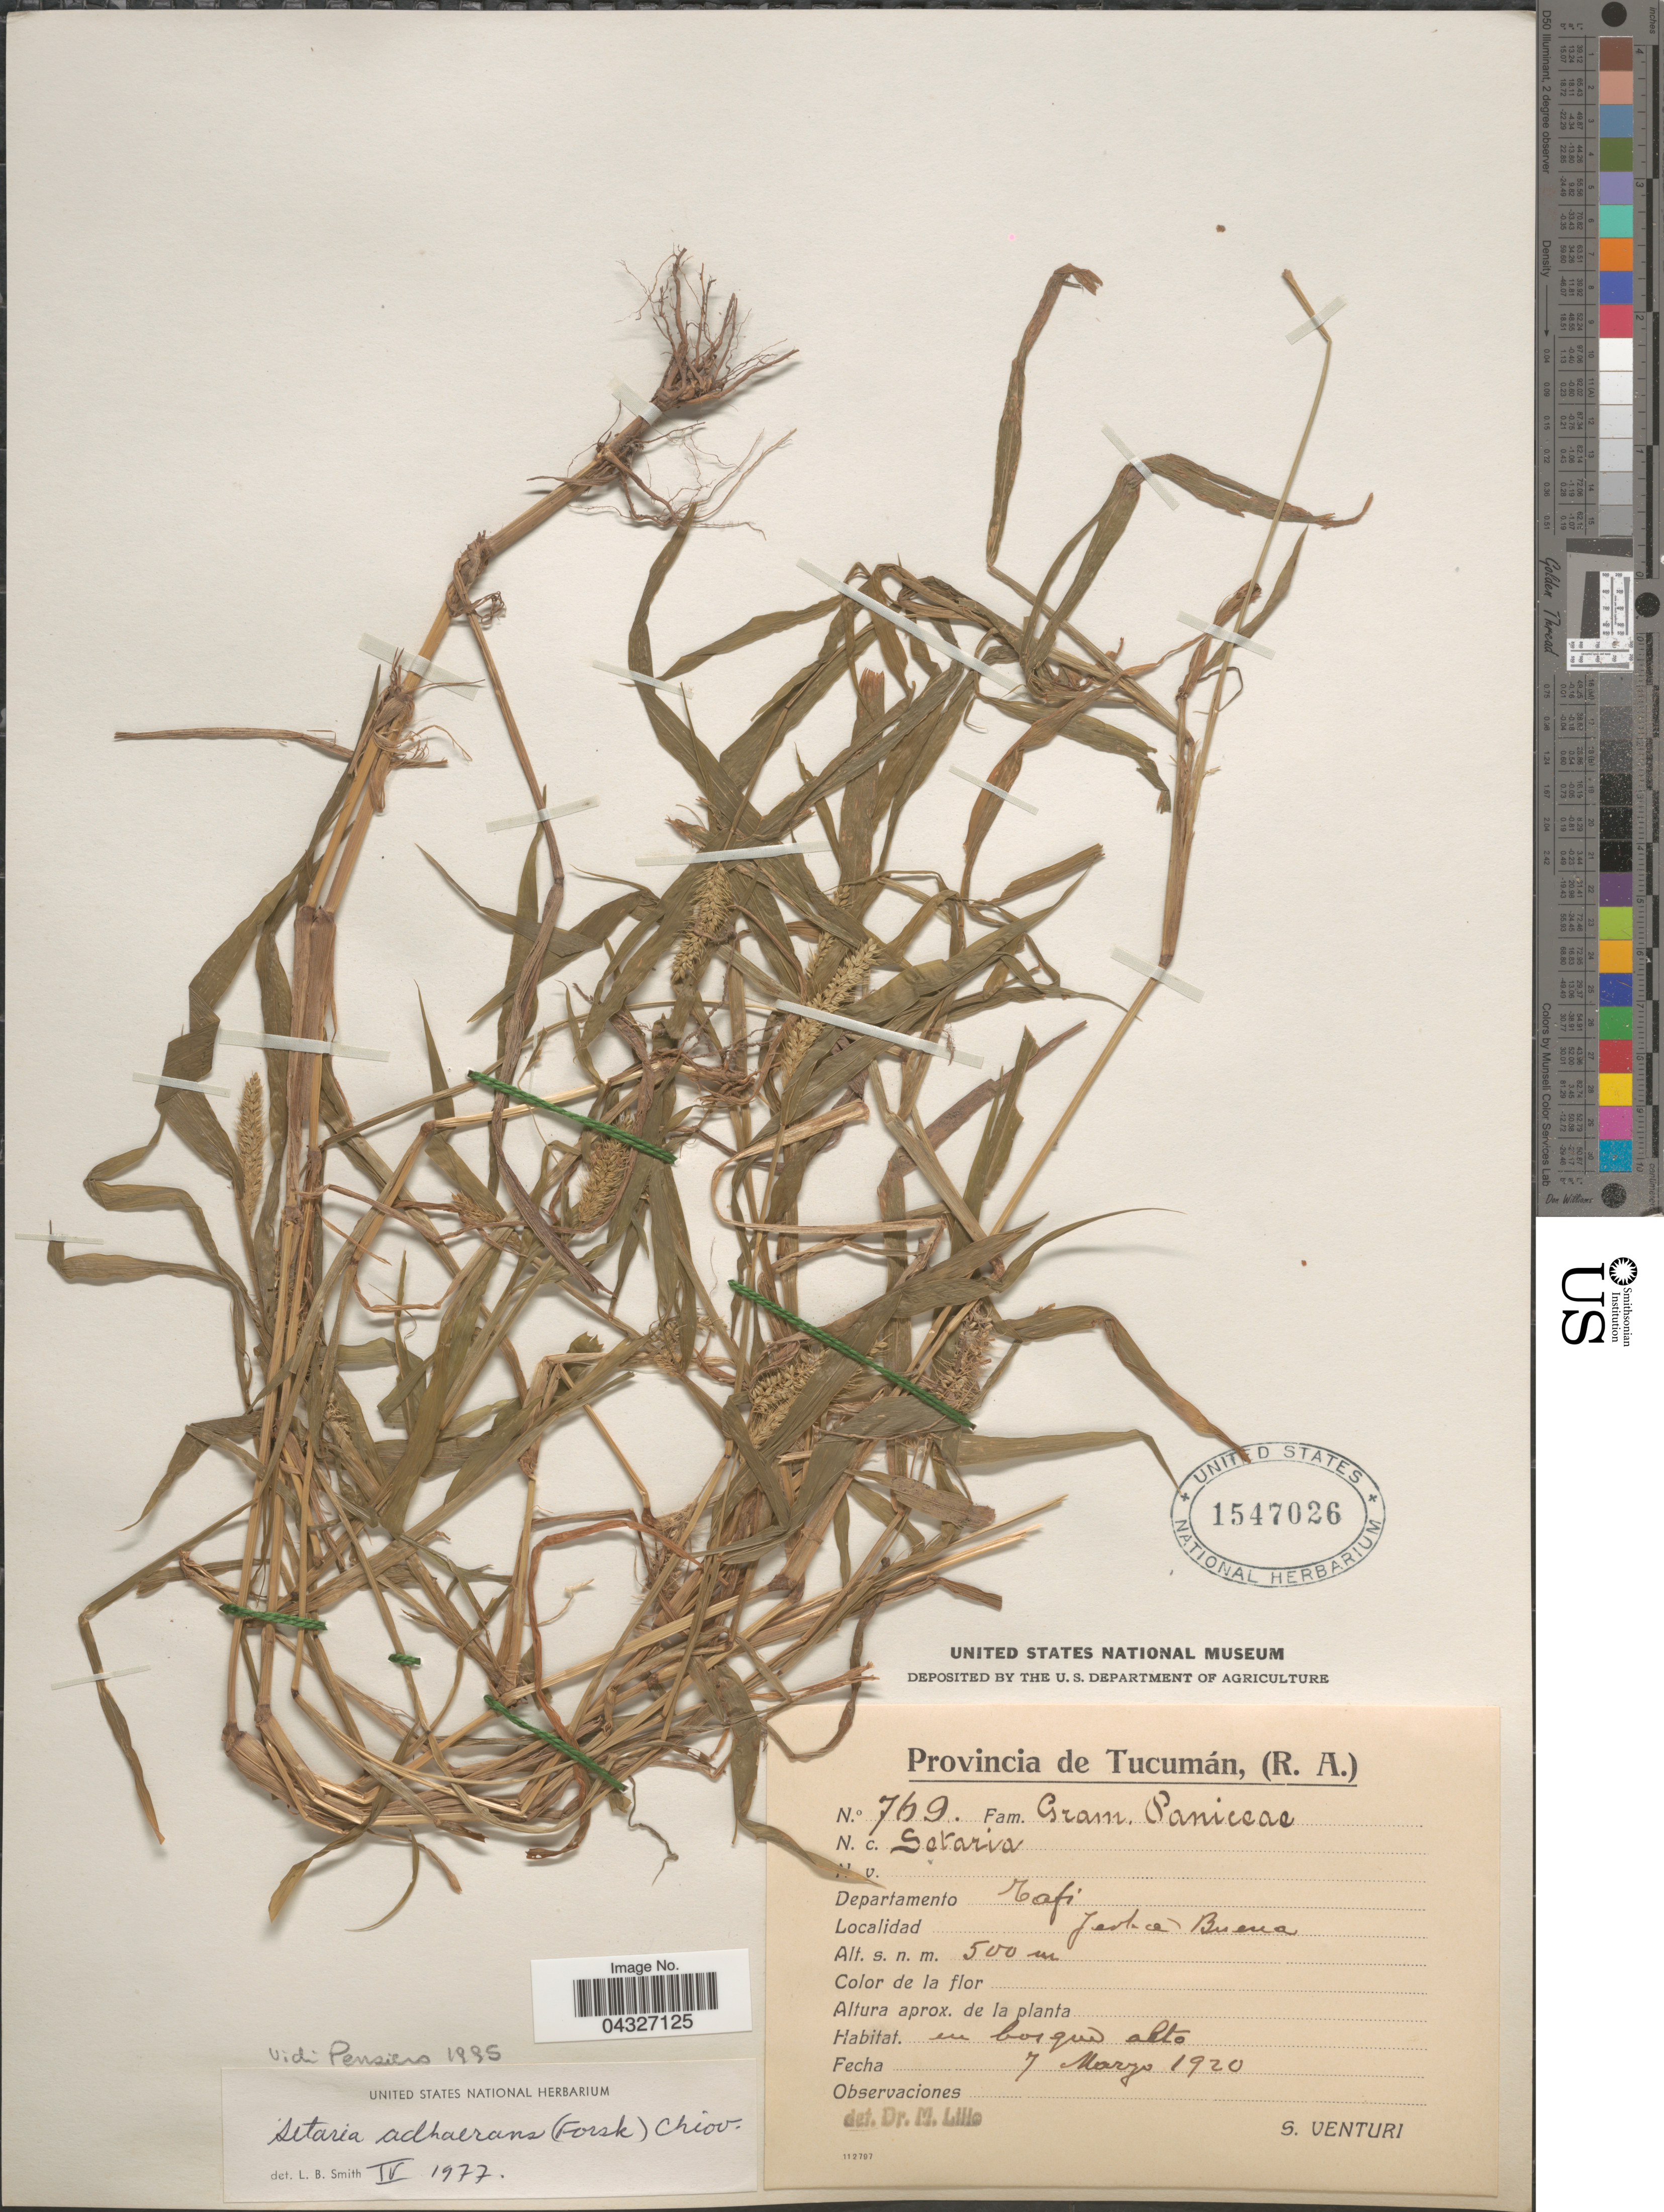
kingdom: Plantae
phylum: Tracheophyta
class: Liliopsida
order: Poales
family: Poaceae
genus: Setaria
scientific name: Setaria adhaerens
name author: (Forssk.) Chiov.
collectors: S. Venturi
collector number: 769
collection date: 1920-03-07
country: Argentina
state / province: Tucuman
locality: Departamento Tafi. Yerba Buena.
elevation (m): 500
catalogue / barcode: US 1547026